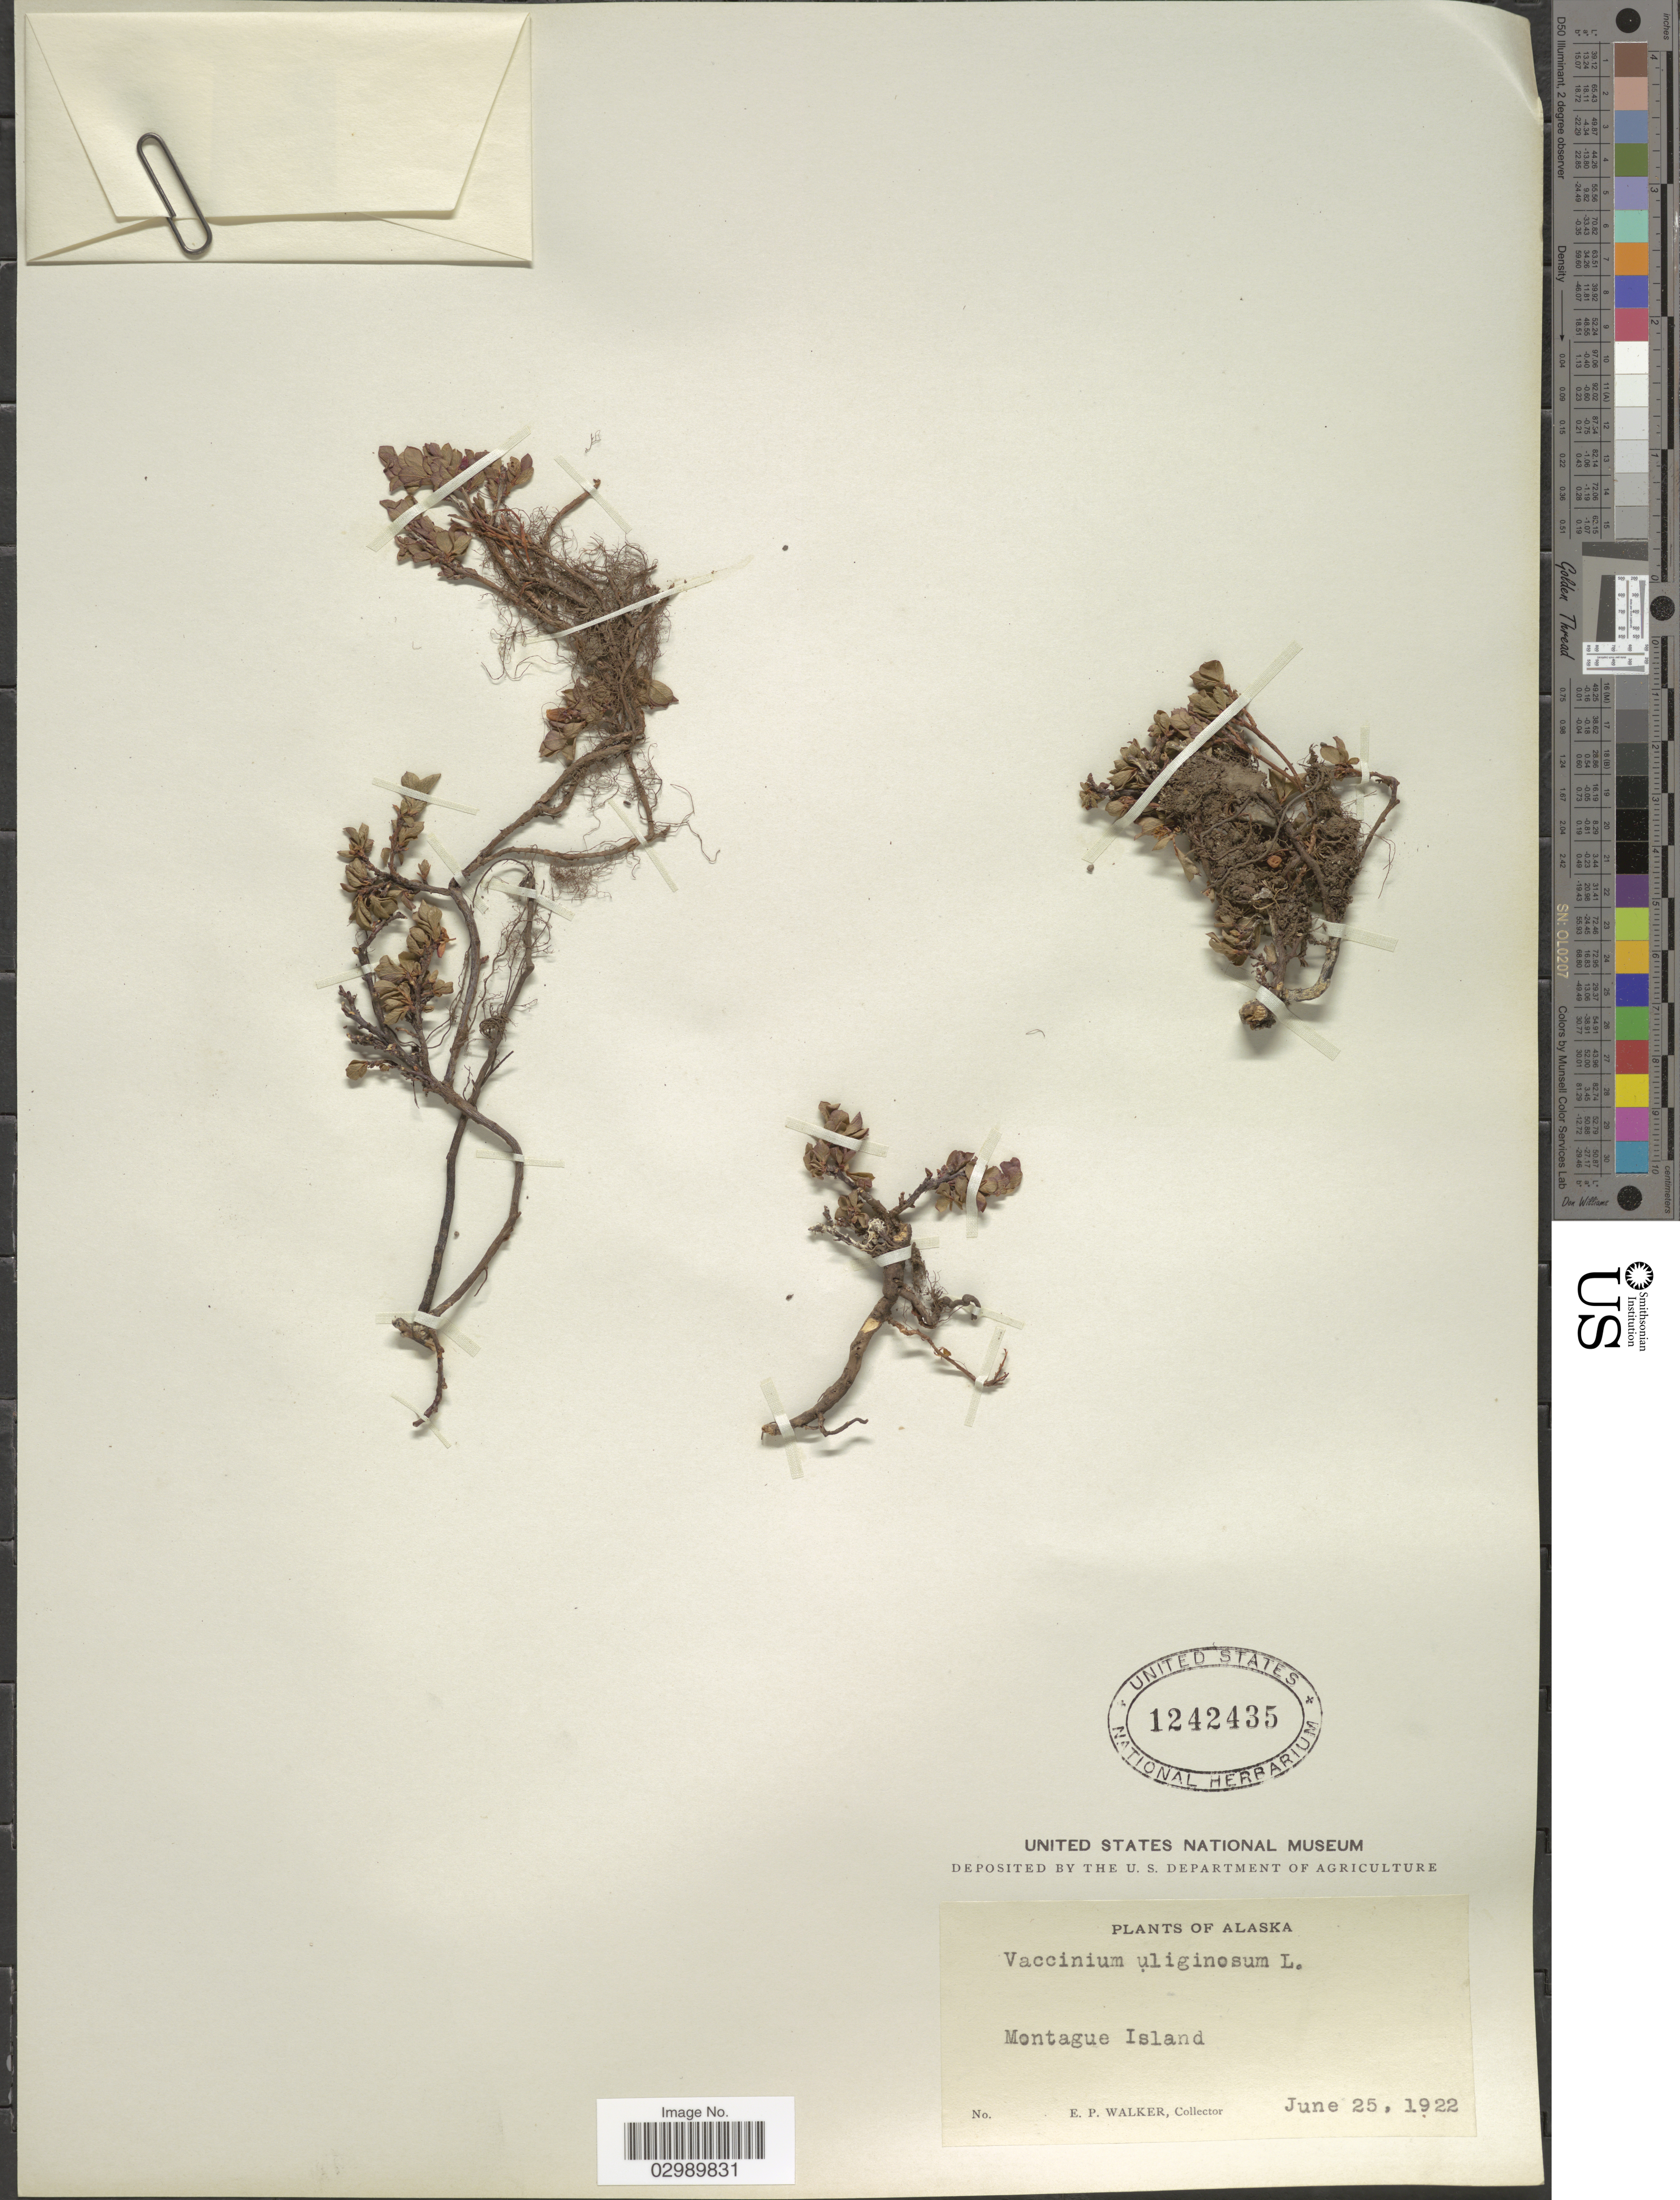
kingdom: Plantae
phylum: Tracheophyta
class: Magnoliopsida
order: Ericales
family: Ericaceae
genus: Vaccinium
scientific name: Vaccinium uliginosum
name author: L.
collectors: E. Walker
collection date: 1922-06-25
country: United States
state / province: Alaska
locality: Montague Island.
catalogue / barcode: US 1242435